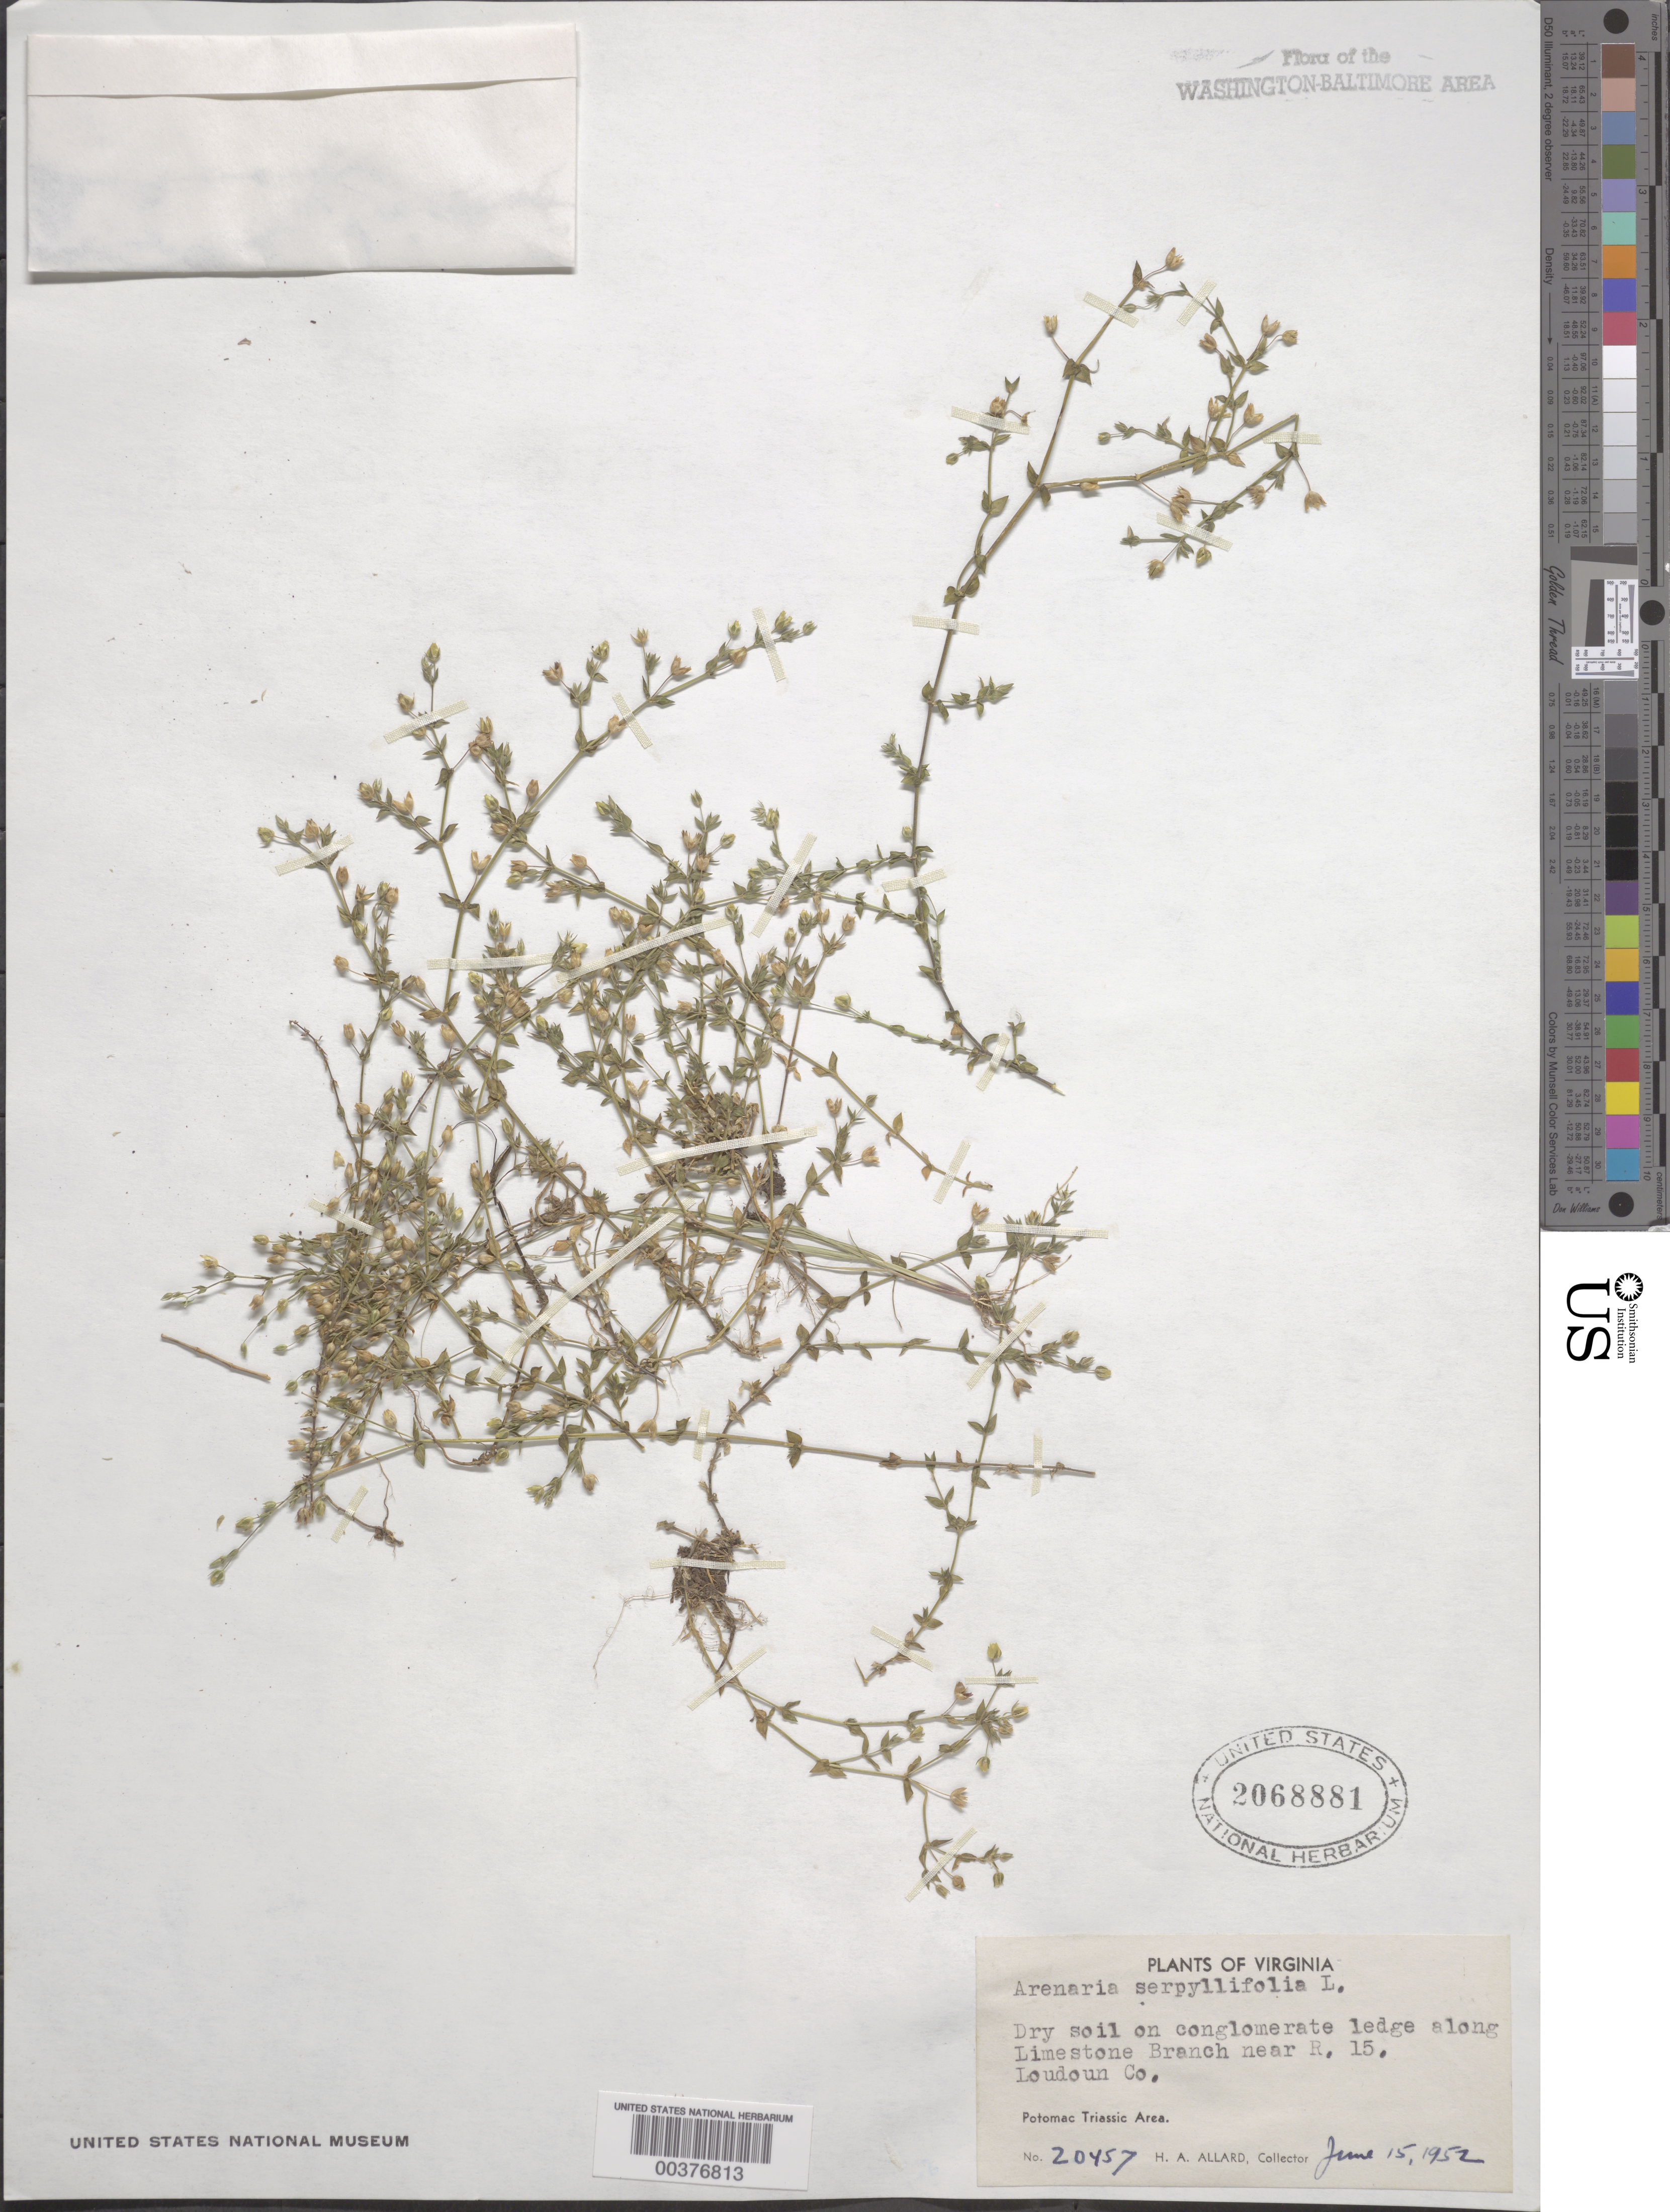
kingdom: Plantae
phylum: Tracheophyta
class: Magnoliopsida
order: Caryophyllales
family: Caryophyllaceae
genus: Arenaria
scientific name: Arenaria serpyllifolia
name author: L.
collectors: H. A. Allard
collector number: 20457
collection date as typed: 15 Jun 1952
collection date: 1952-06-15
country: United States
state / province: Virginia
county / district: Loudoun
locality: Limestone Branch near Route 15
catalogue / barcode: US 2068881